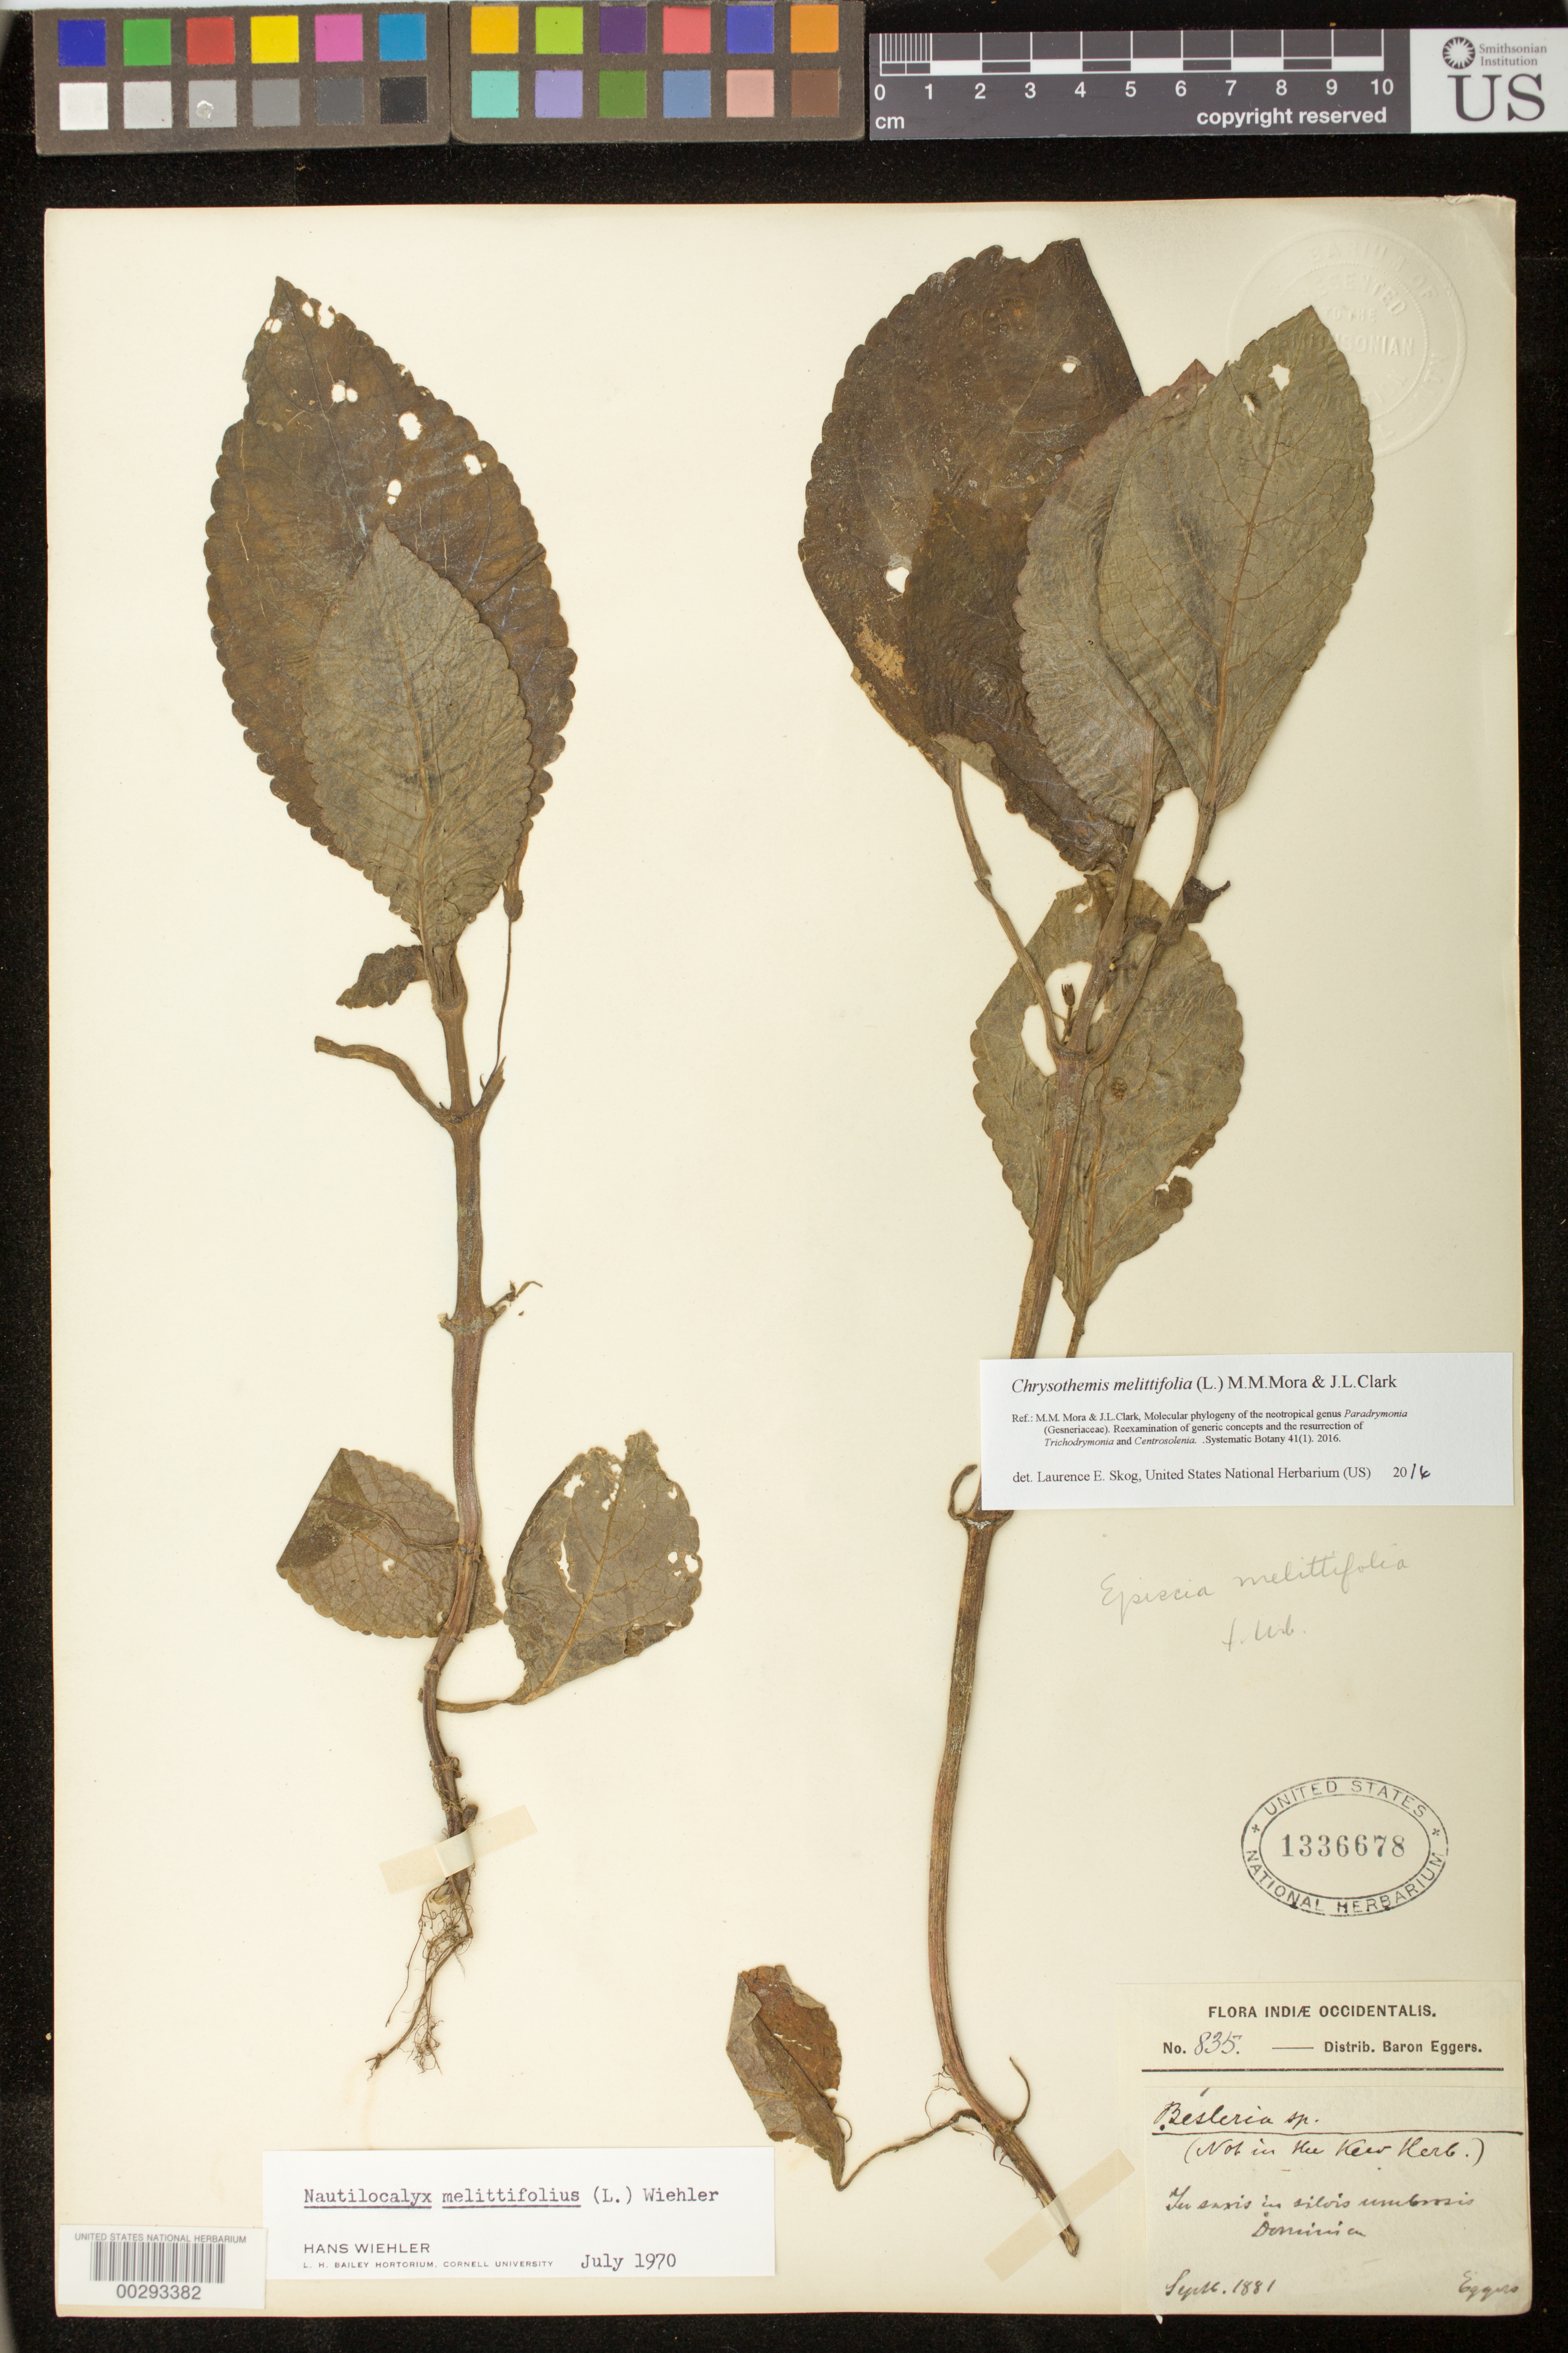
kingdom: Plantae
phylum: Tracheophyta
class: Magnoliopsida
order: Lamiales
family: Gesneriaceae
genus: Nautilocalyx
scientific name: Nautilocalyx melittifolius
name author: (L.) Wiehler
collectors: H. F. A. von Eggers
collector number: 835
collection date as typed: Sep 1881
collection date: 1881-09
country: Dominica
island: Dominica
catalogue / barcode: US 1336678